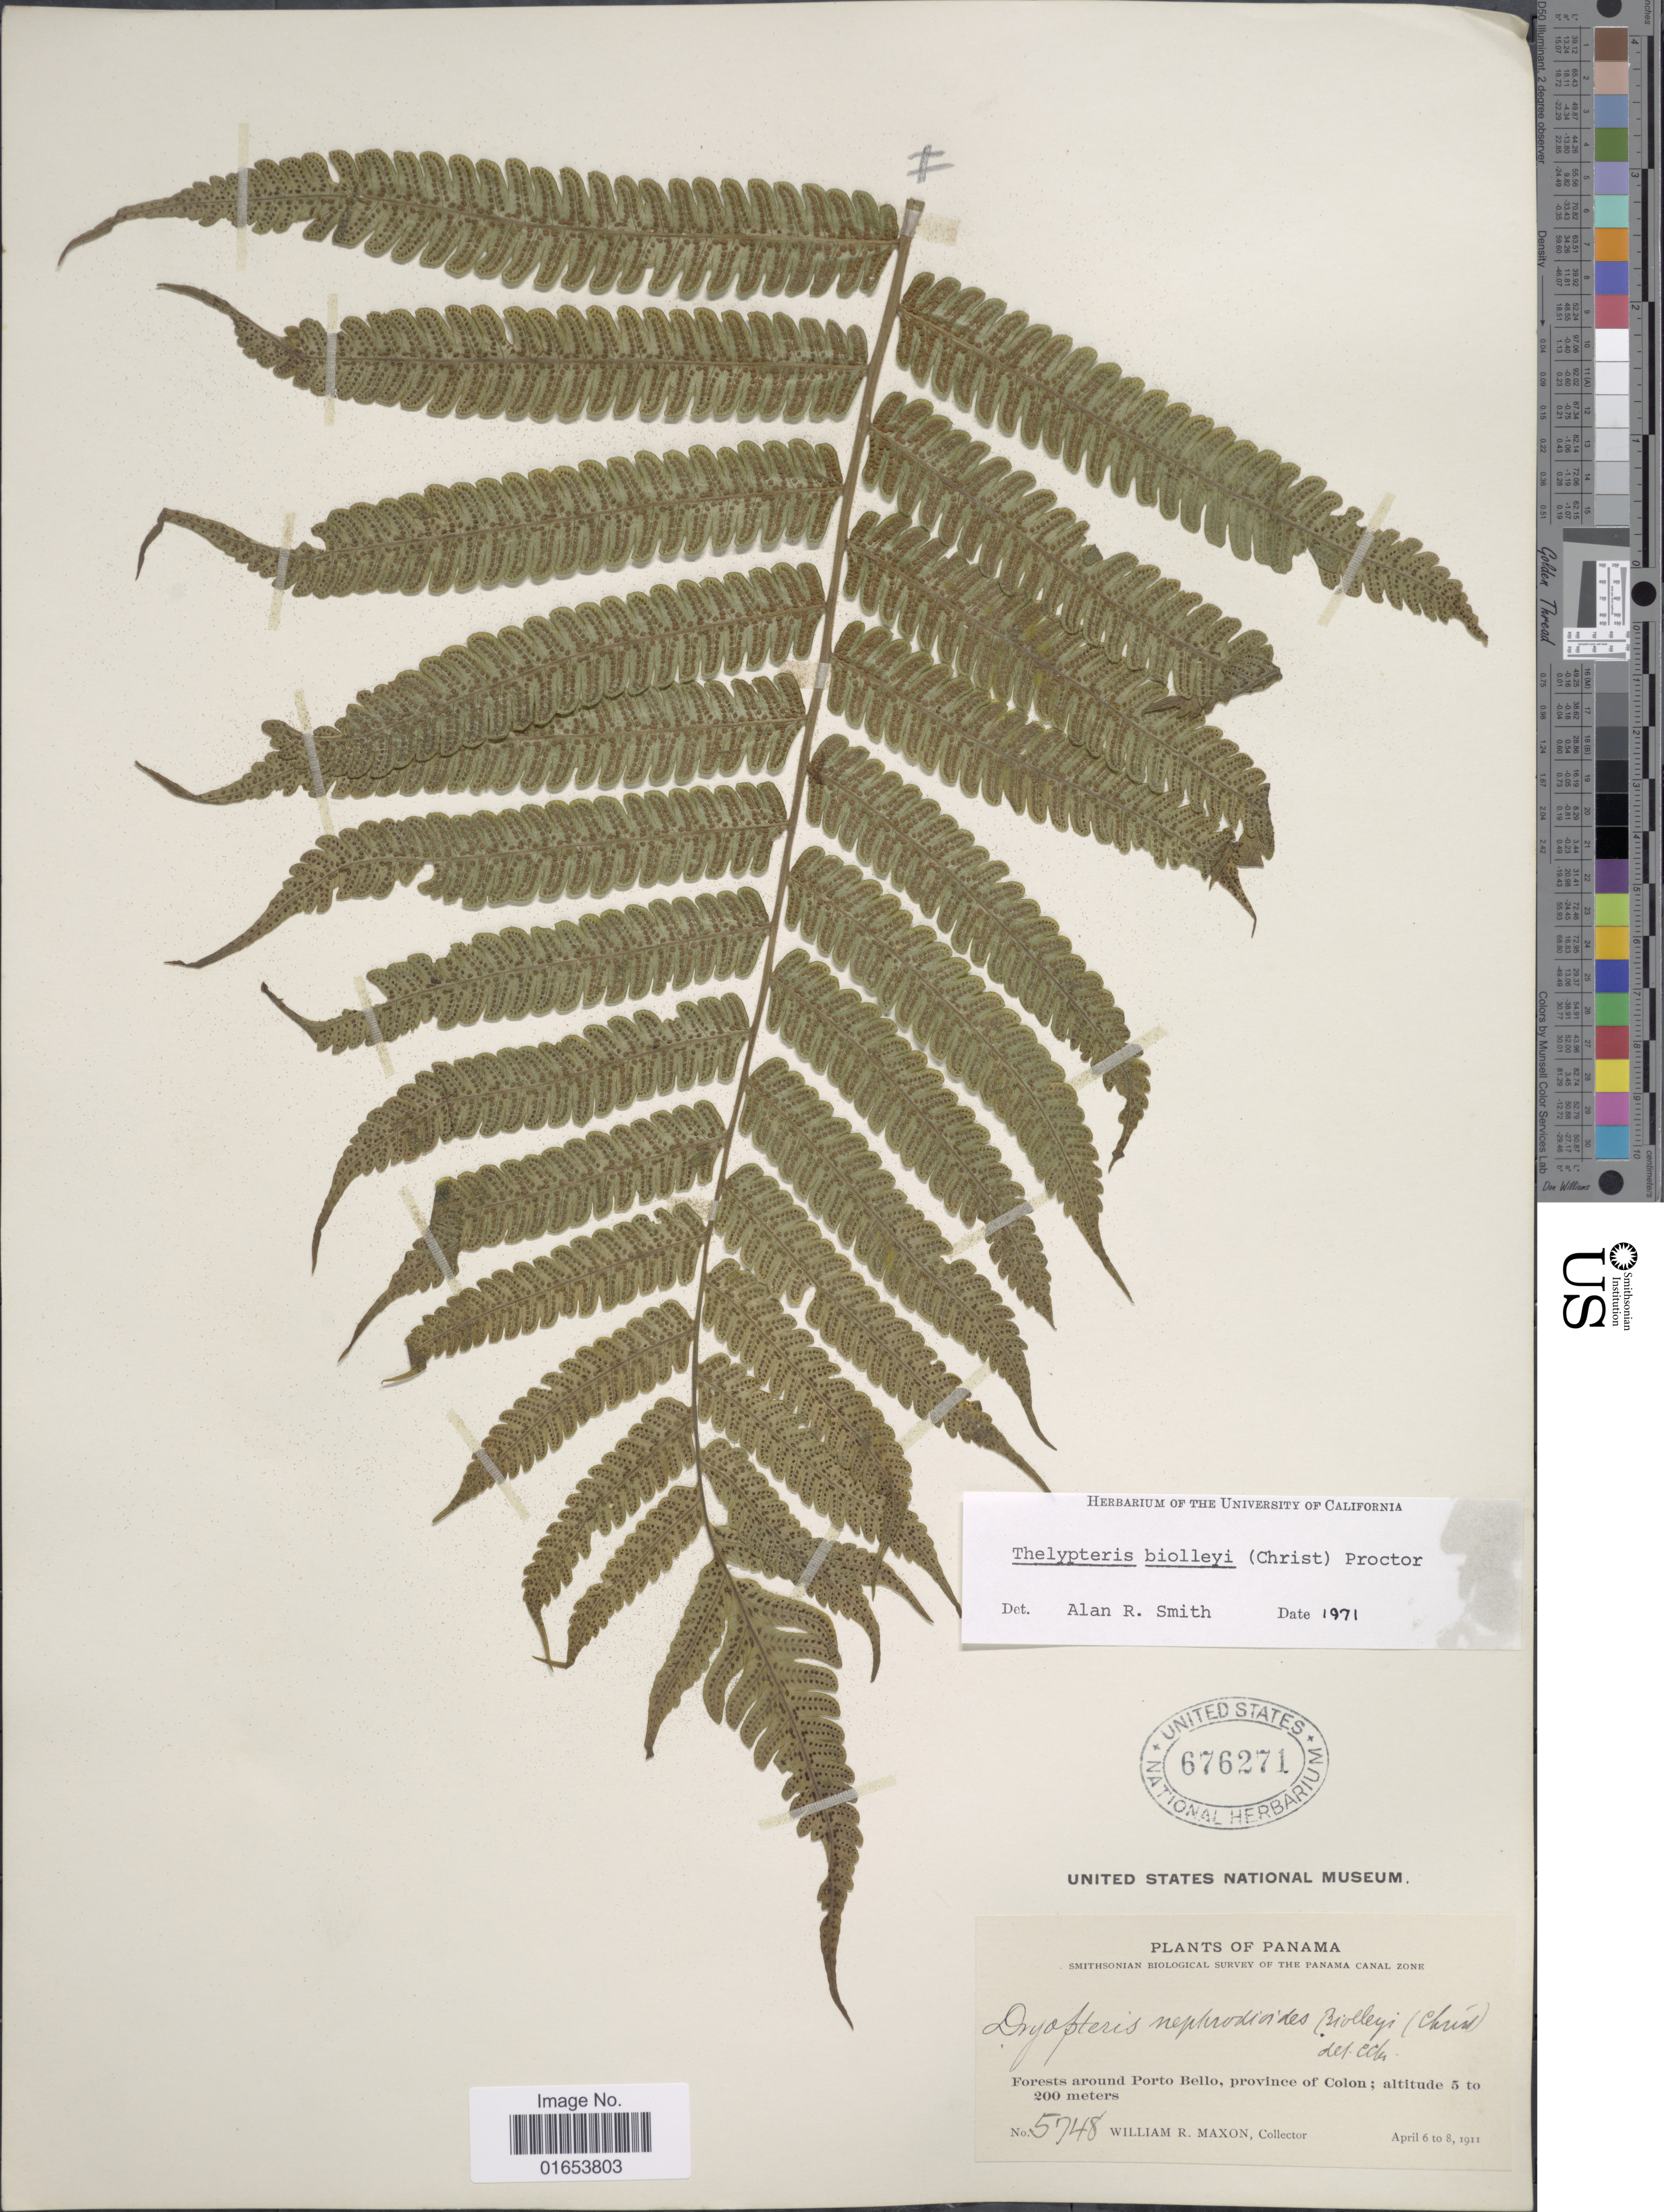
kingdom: Plantae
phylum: Tracheophyta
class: Polypodiopsida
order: Polypodiales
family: Thelypteridaceae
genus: Goniopteris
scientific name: Goniopteris biolleyi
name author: (C. Chr.) Pic. Serm.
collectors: W. R. Maxon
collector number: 5748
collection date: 1911-04-06/1911-04-08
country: Panama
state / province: Colón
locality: Forests around Porto Bello, province of Colon, Panama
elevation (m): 5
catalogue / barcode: US 676271